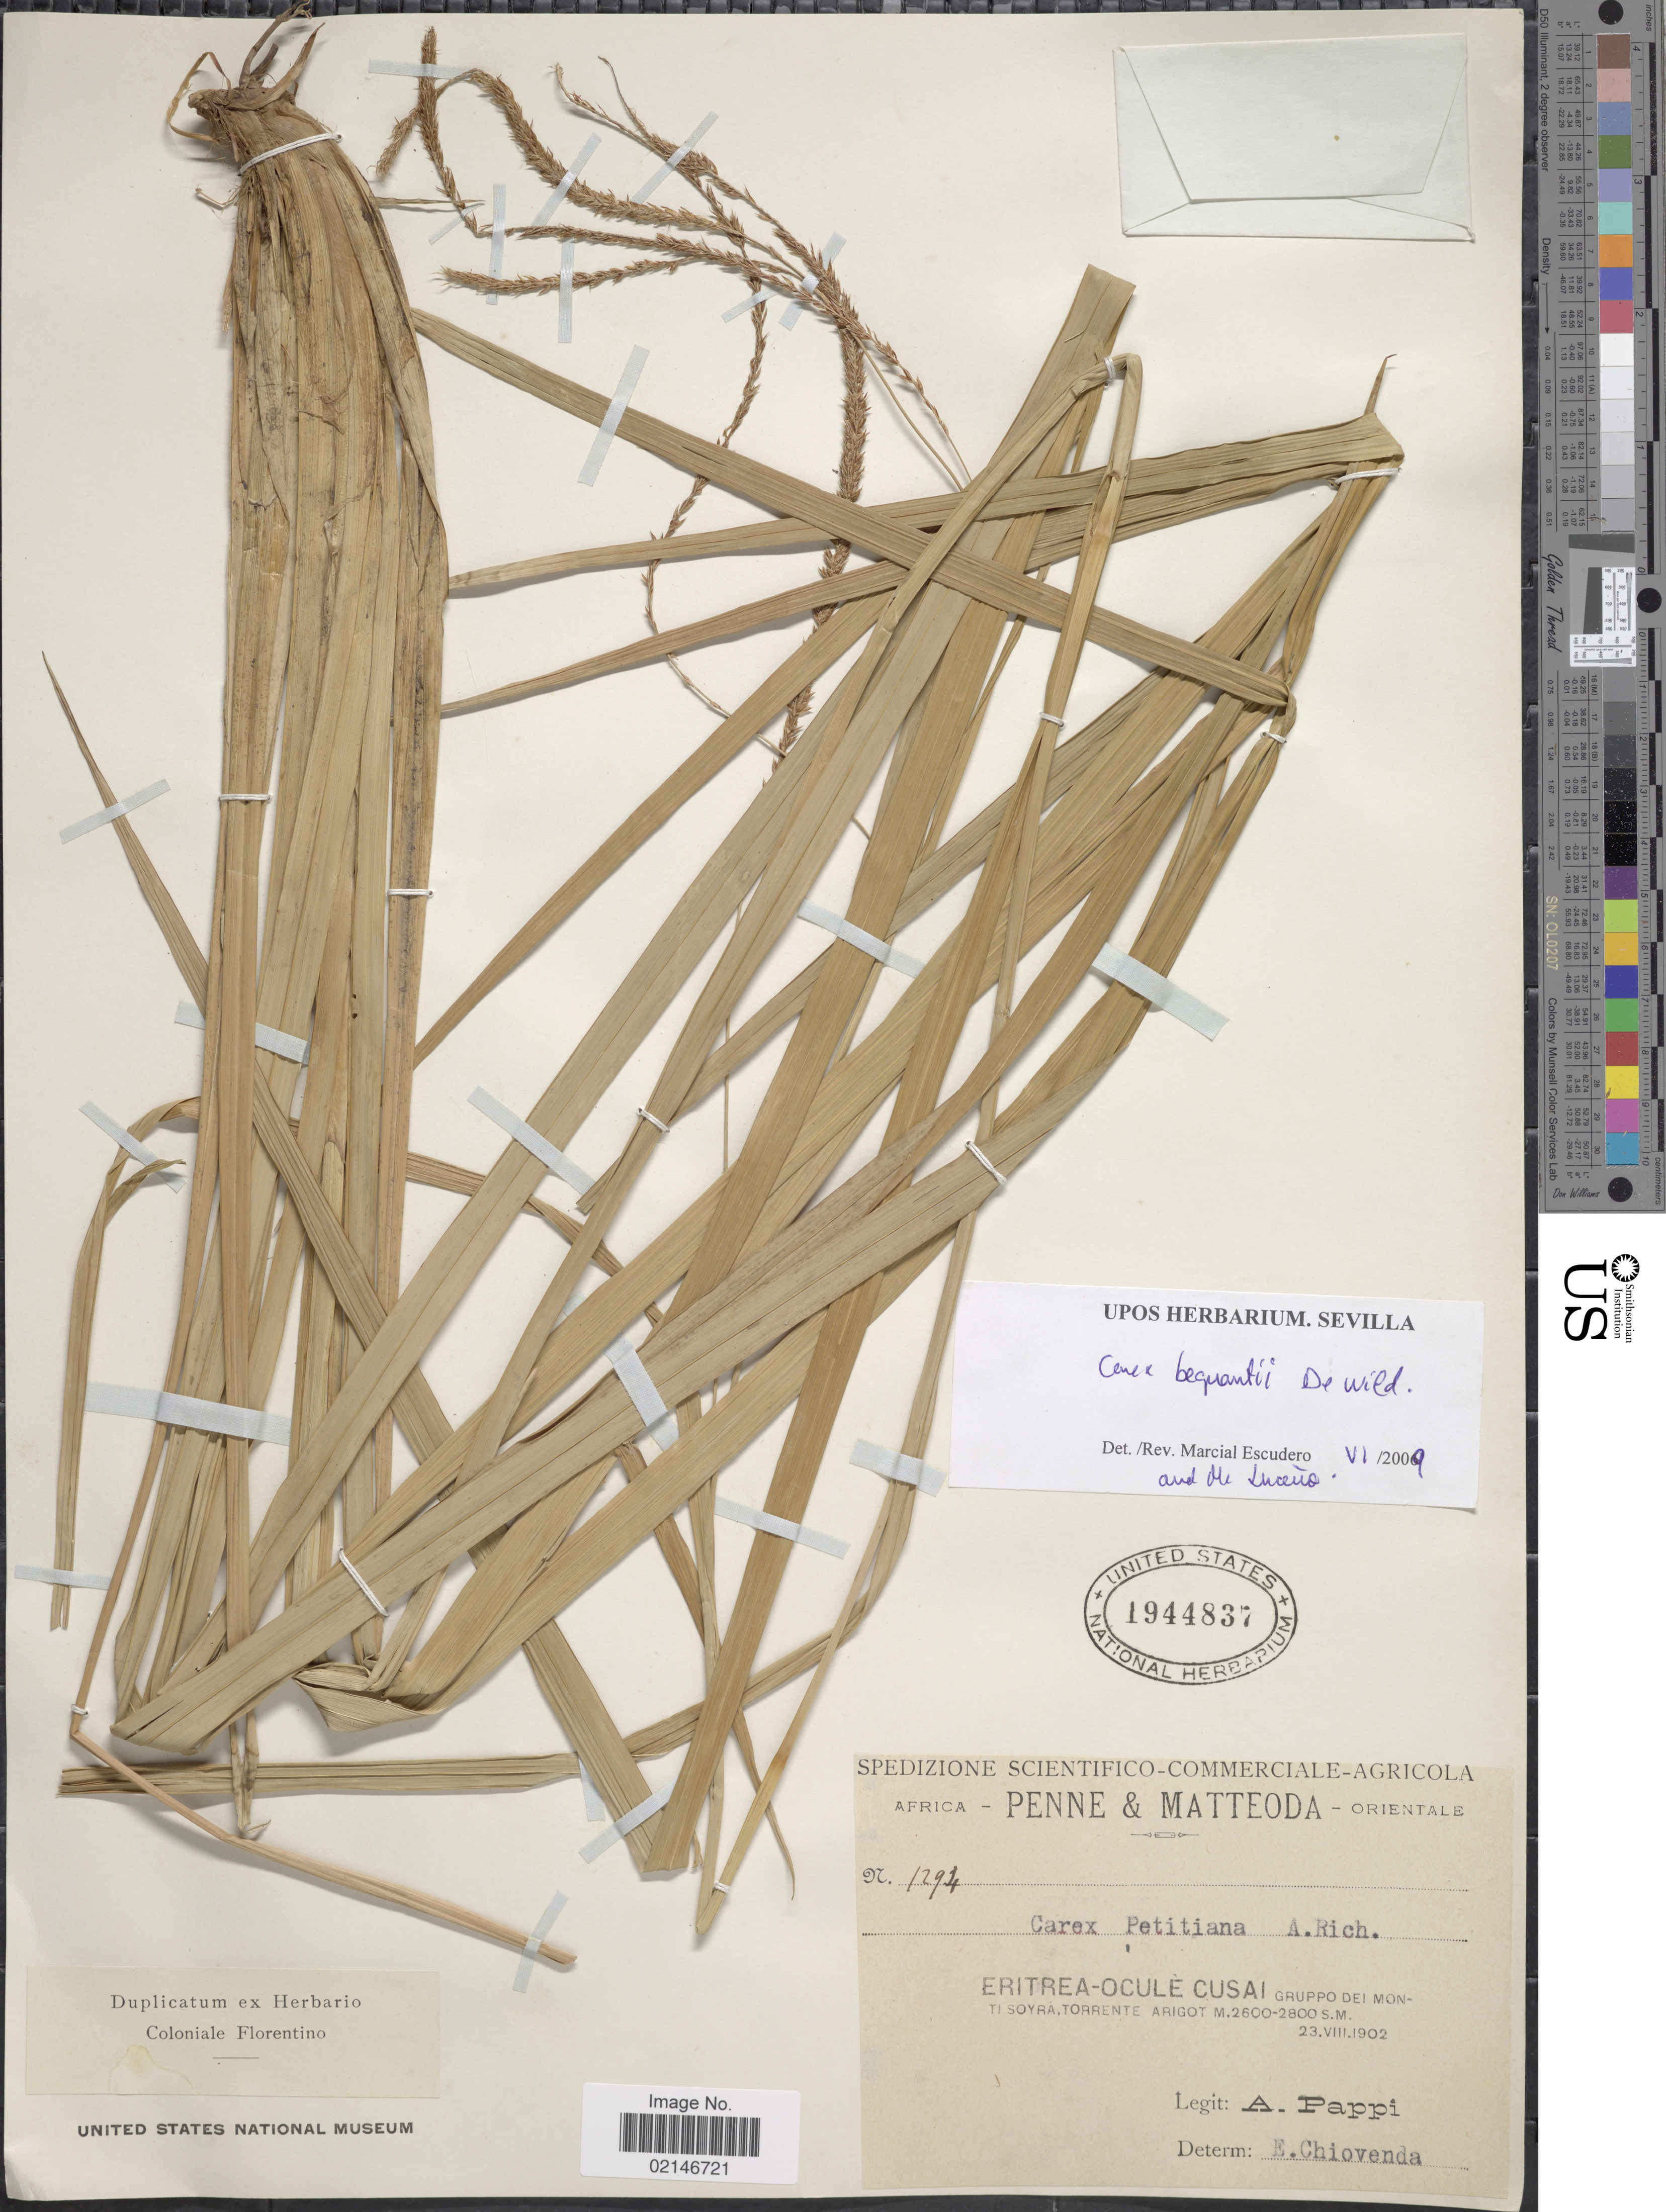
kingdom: Plantae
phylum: Tracheophyta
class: Liliopsida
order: Poales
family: Cyperaceae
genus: Carex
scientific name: Carex bequaertii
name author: De Wild.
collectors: A. Pappi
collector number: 1294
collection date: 1902-08-23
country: Eritrea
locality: Penne & Matteoda, Eritrea-Ocule Cusai Gruppo del monti Soyra, Torrente Arigot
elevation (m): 2600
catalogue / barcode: US 1944837